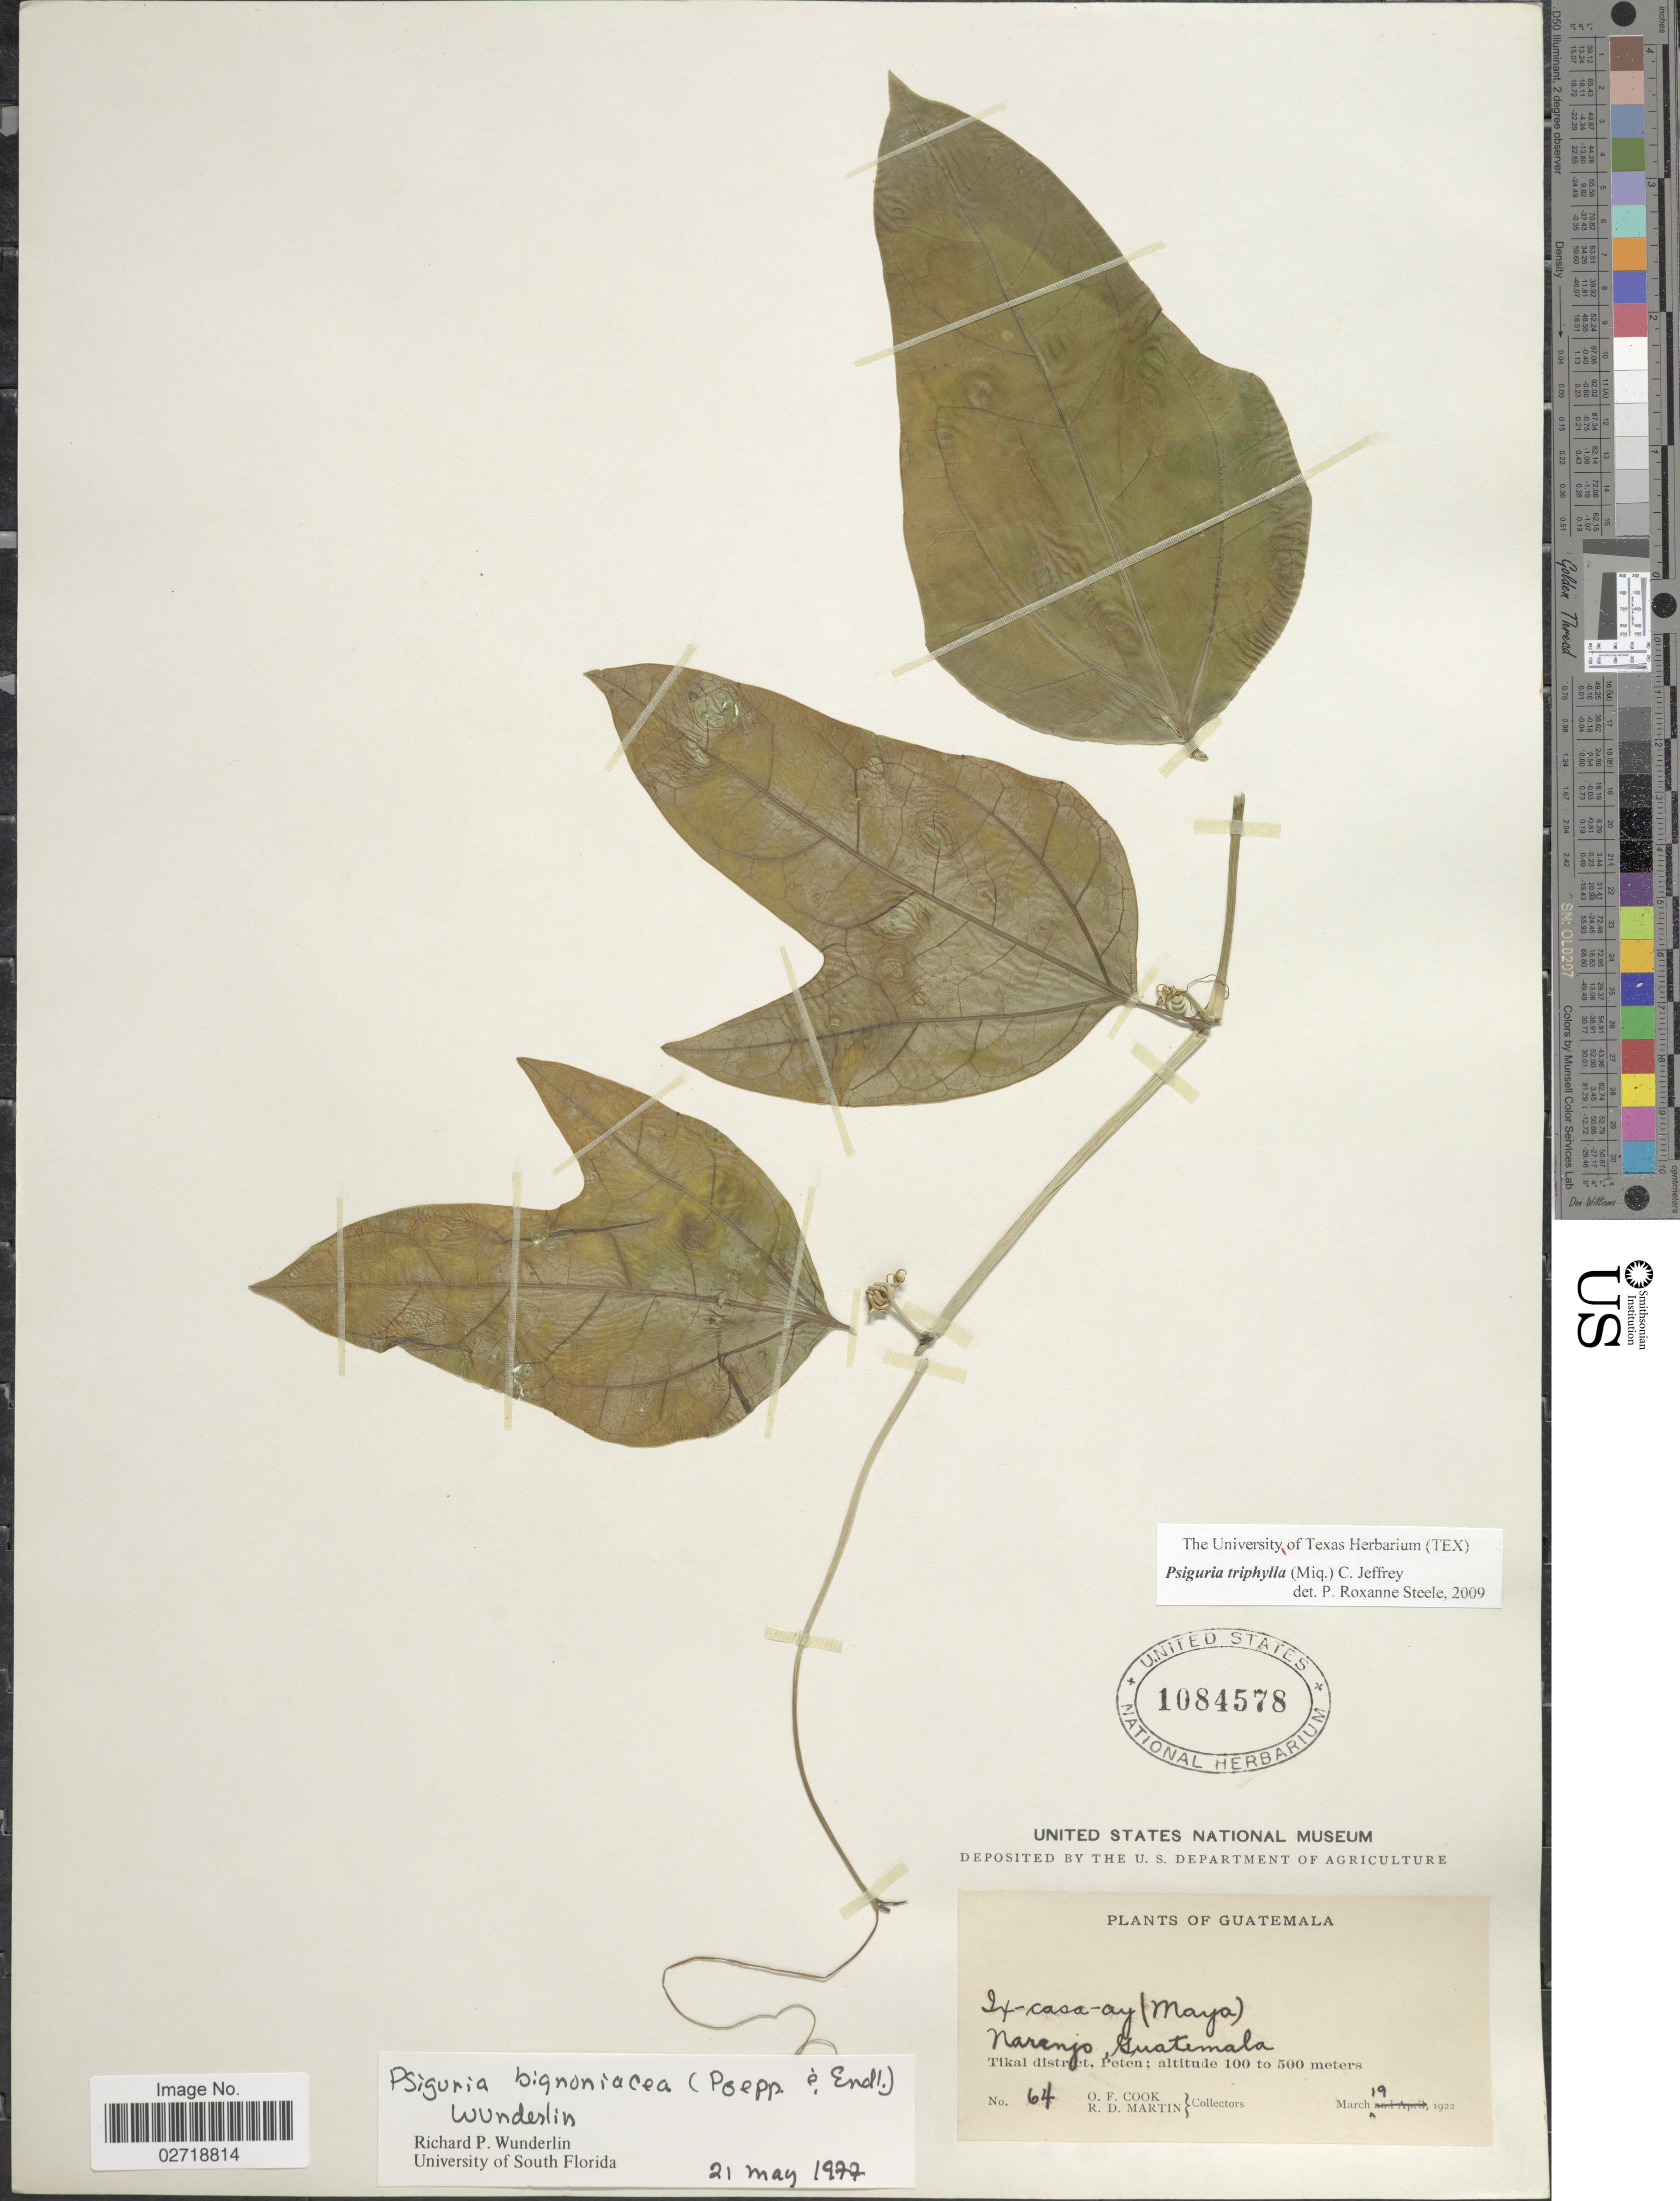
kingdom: Plantae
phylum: Tracheophyta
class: Magnoliopsida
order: Cucurbitales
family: Cucurbitaceae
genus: Psiguria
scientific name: Psiguria triphylla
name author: (Miq.) C. Jeffrey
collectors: O. F. Cook & R. D. Martin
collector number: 64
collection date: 1922-03-19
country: Guatemala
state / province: El Petén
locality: Narano, Tikal District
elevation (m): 100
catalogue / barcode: US 1084578